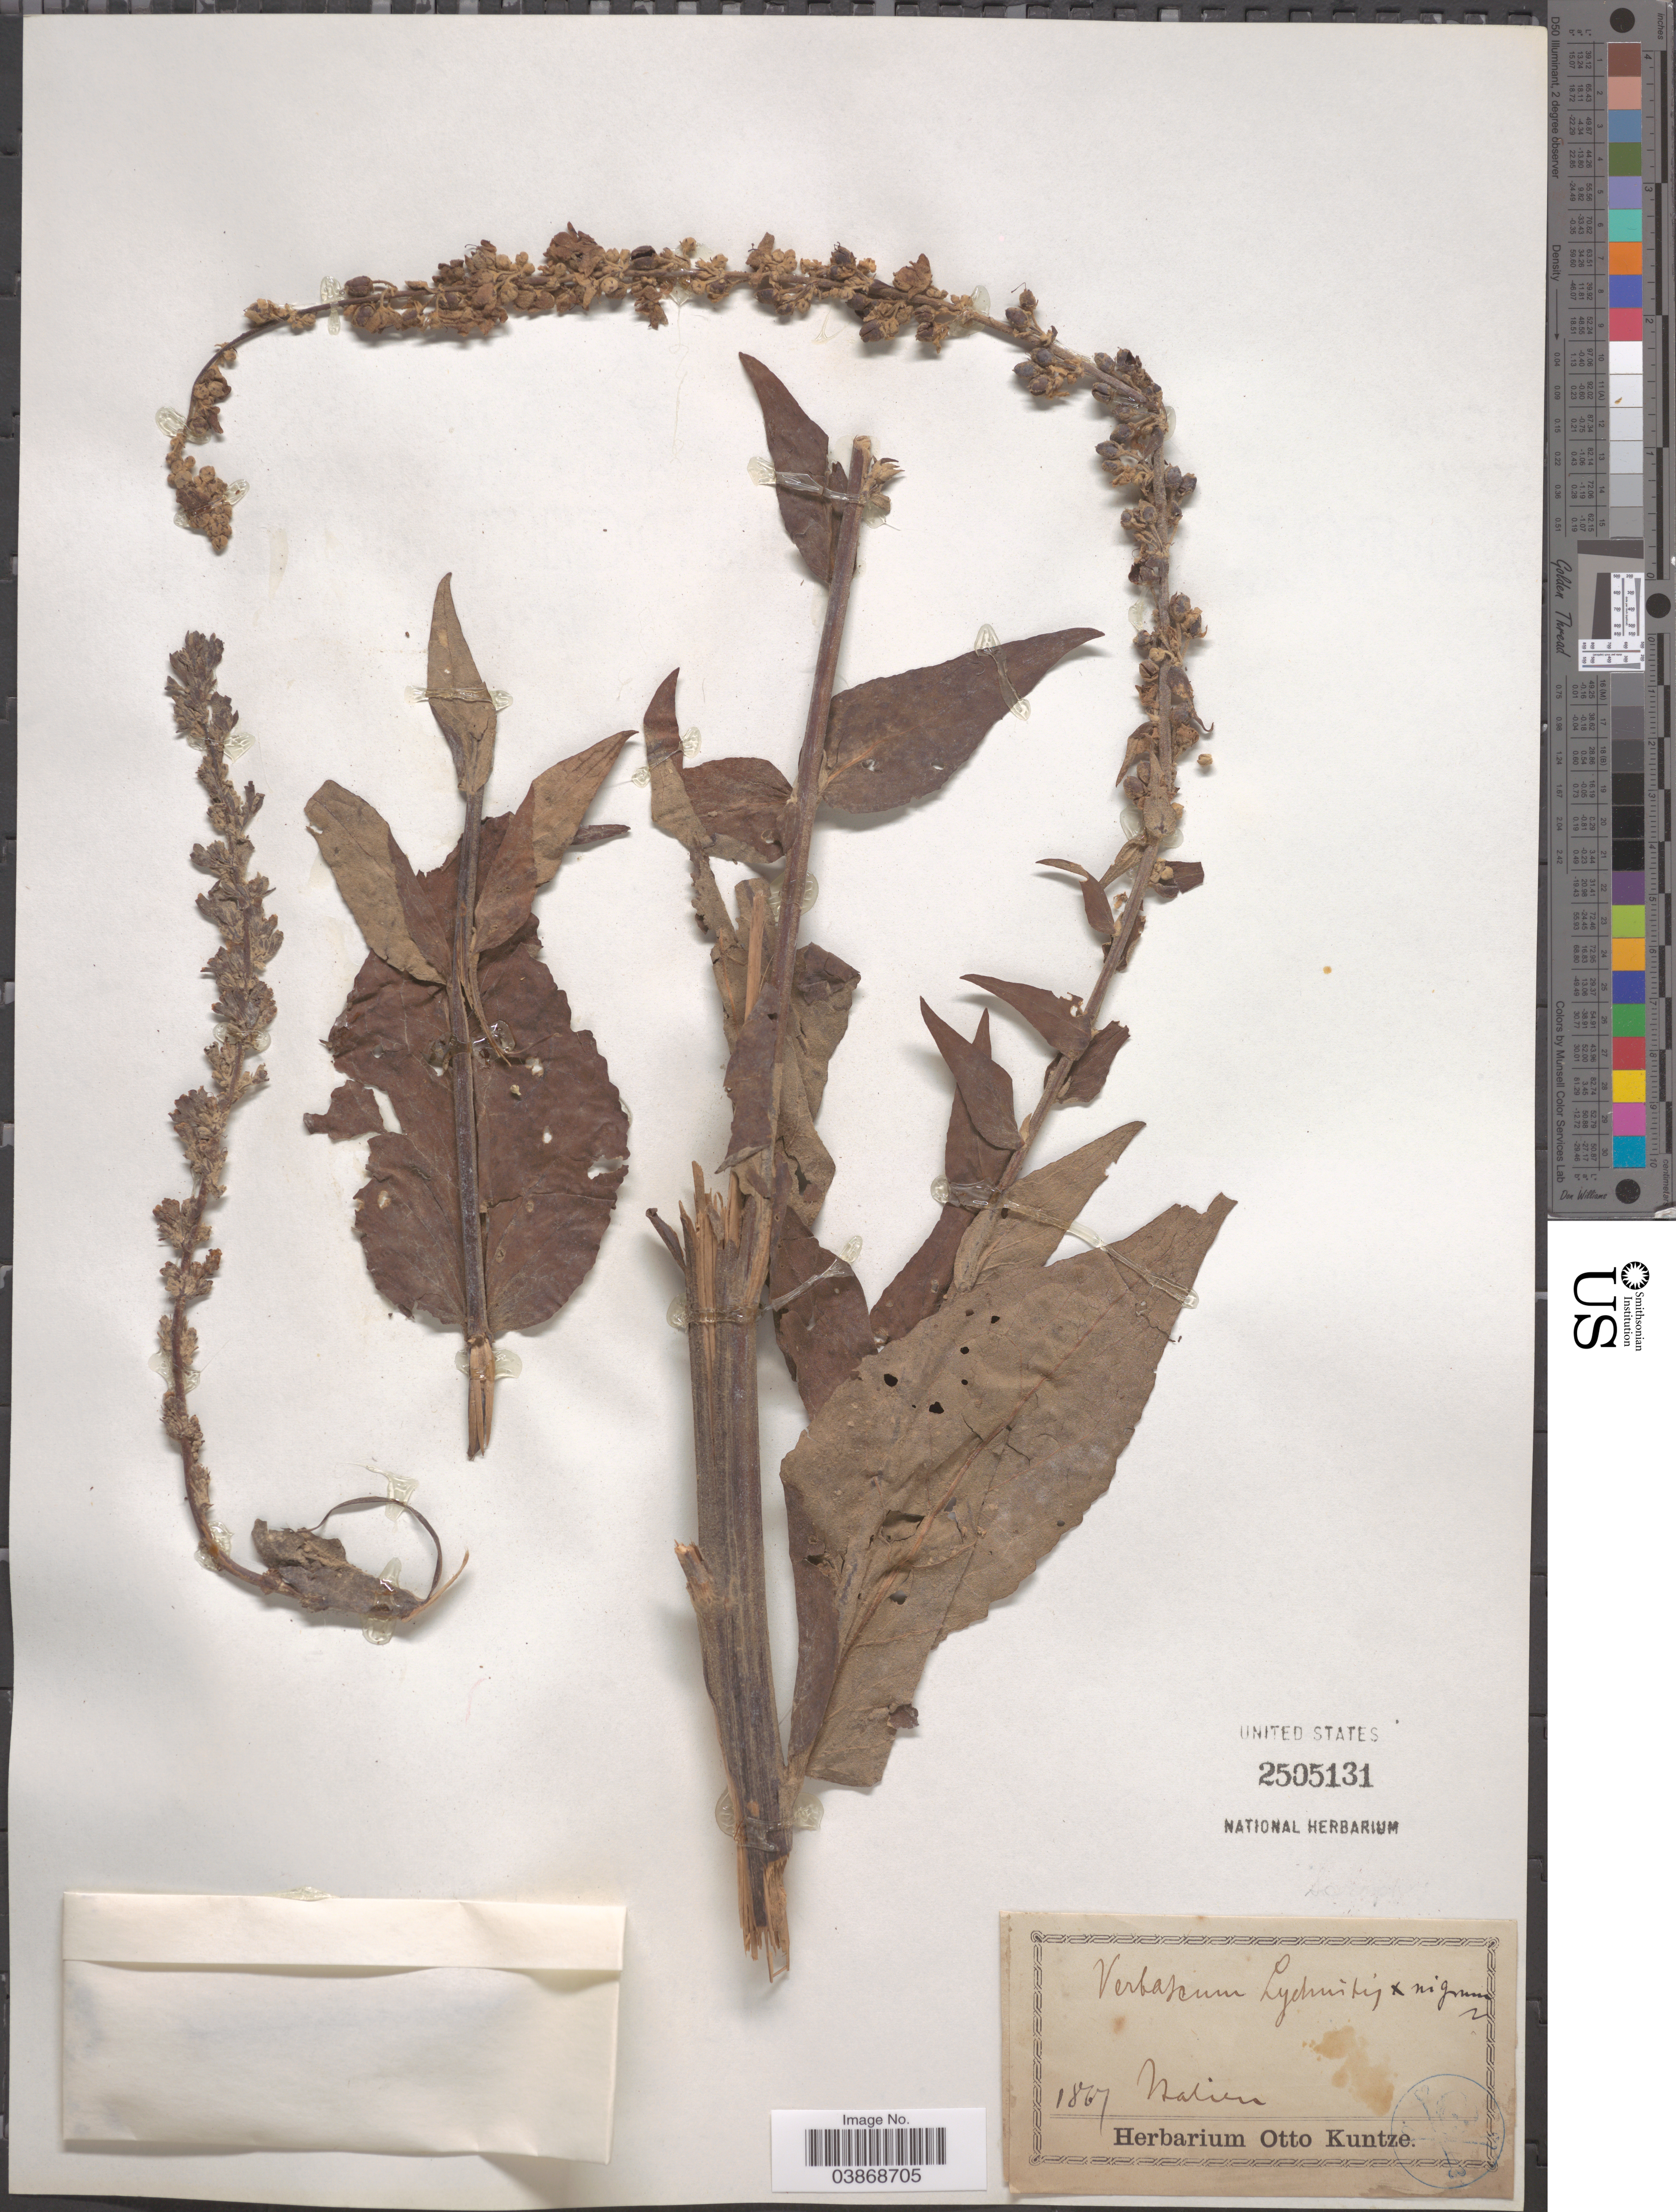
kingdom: Plantae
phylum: Tracheophyta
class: Magnoliopsida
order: Lamiales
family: Scrophulariaceae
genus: Verbascum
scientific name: Verbascum lychnitis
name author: L.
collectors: ex herb. Otto Kuntze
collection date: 1867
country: Italy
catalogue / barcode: US 2505131